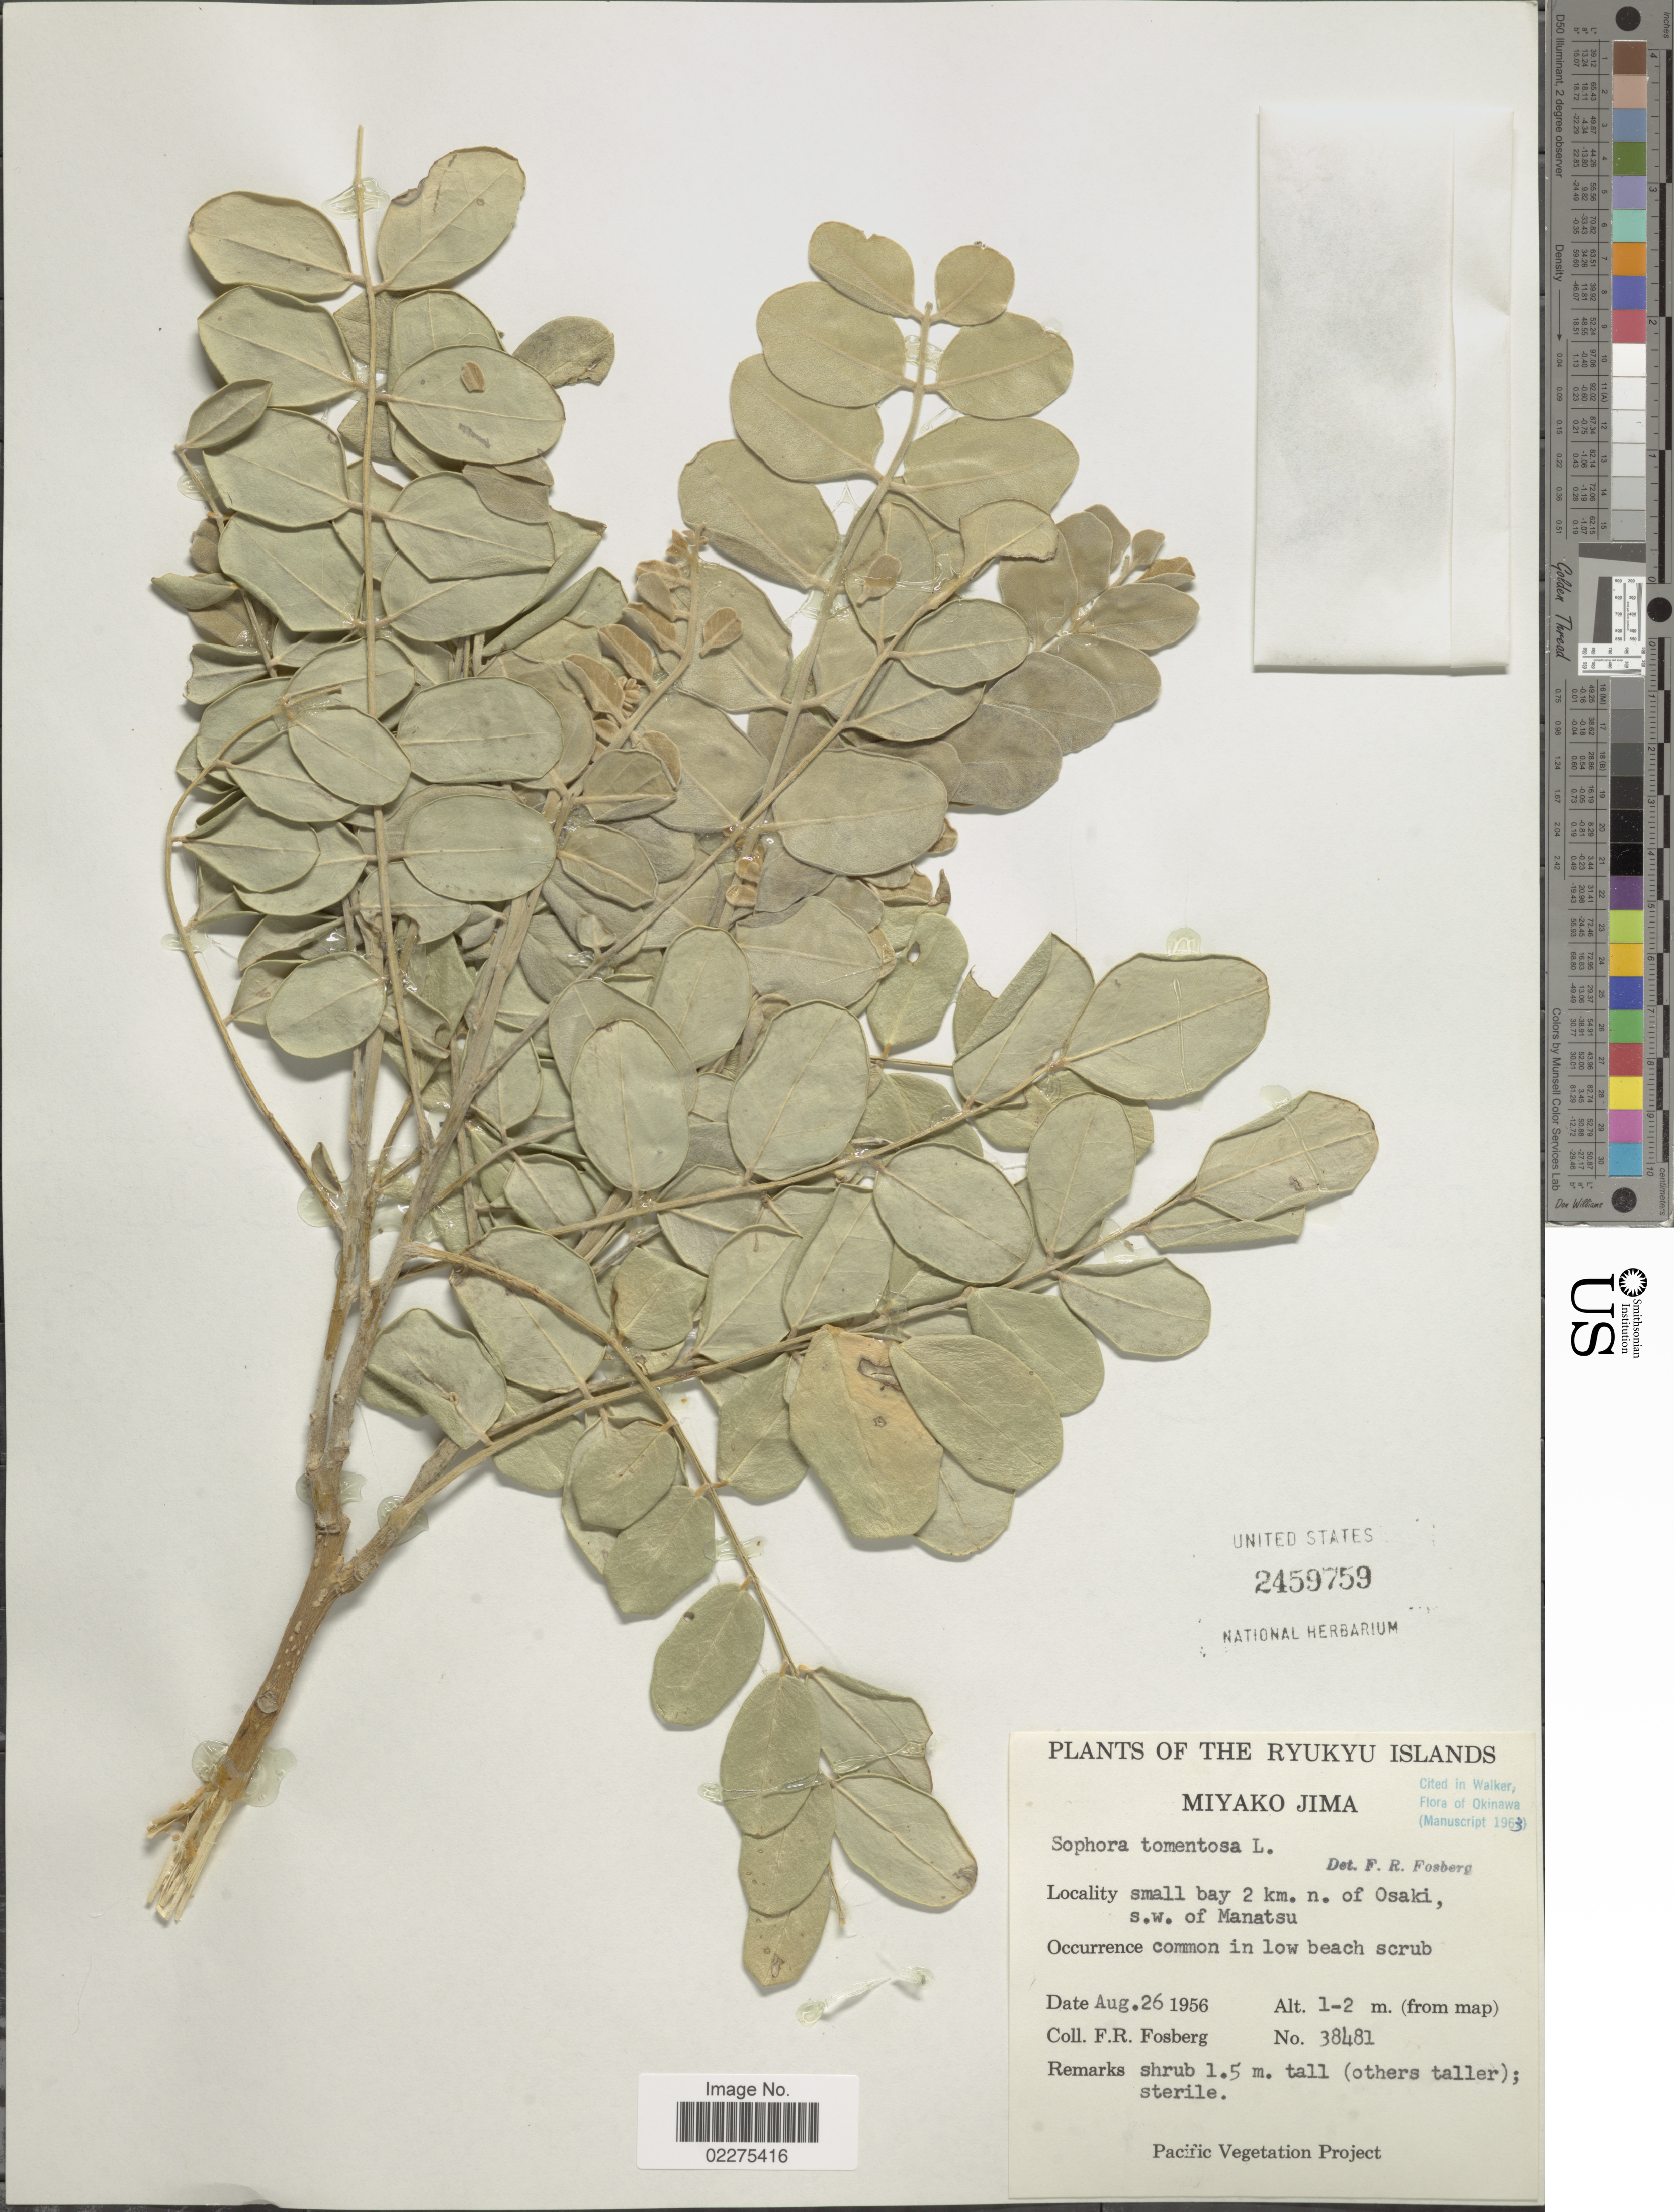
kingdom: Plantae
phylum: Tracheophyta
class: Magnoliopsida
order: Fabales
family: Fabaceae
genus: Sophora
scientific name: Sophora tomentosa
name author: L.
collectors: F. R. Fosberg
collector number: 38481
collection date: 1956-08-26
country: Japan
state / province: Okinawa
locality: The Ryukyu Islands. Miyako Jima. Small bay 2 km. n. of Osaki, s.w. of Manatsu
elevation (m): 1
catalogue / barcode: US 2459759